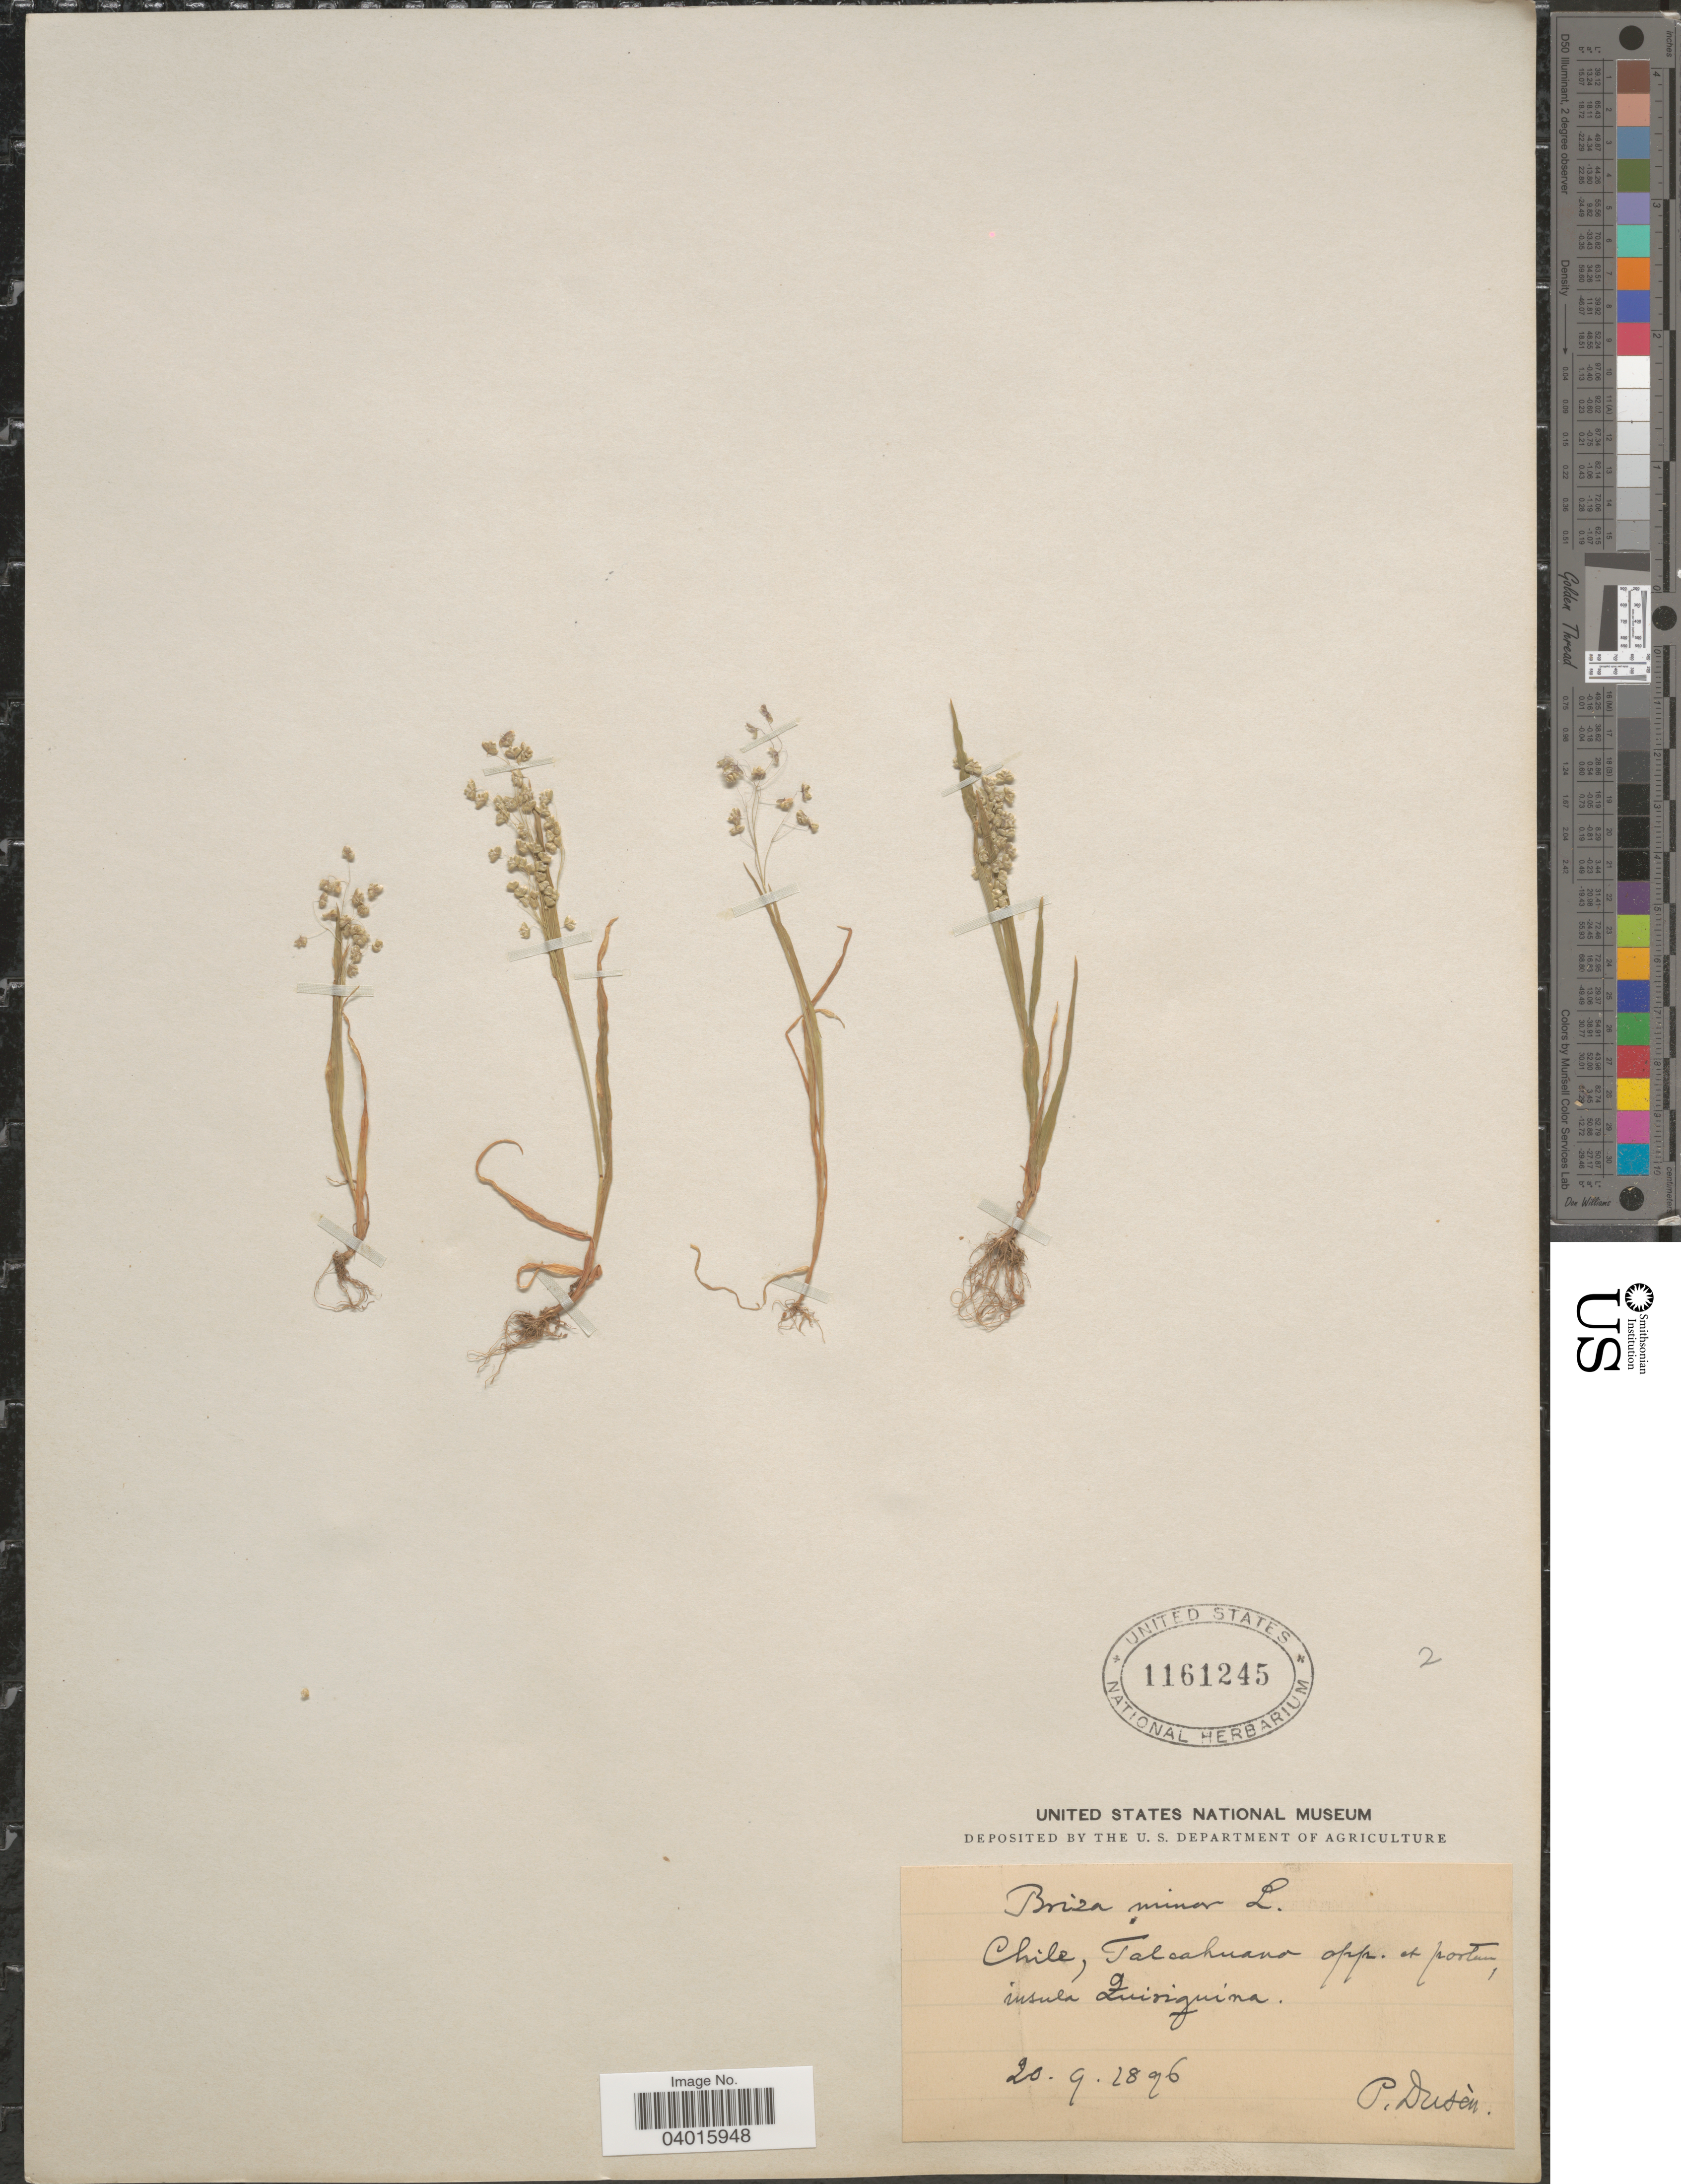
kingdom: Plantae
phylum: Tracheophyta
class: Liliopsida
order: Poales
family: Poaceae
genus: Briza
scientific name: Briza minor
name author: L.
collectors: P. Dusén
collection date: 1896-09-20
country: Chile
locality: Talcahuano opp. et portum insula Quirquina.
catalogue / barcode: US 1161245